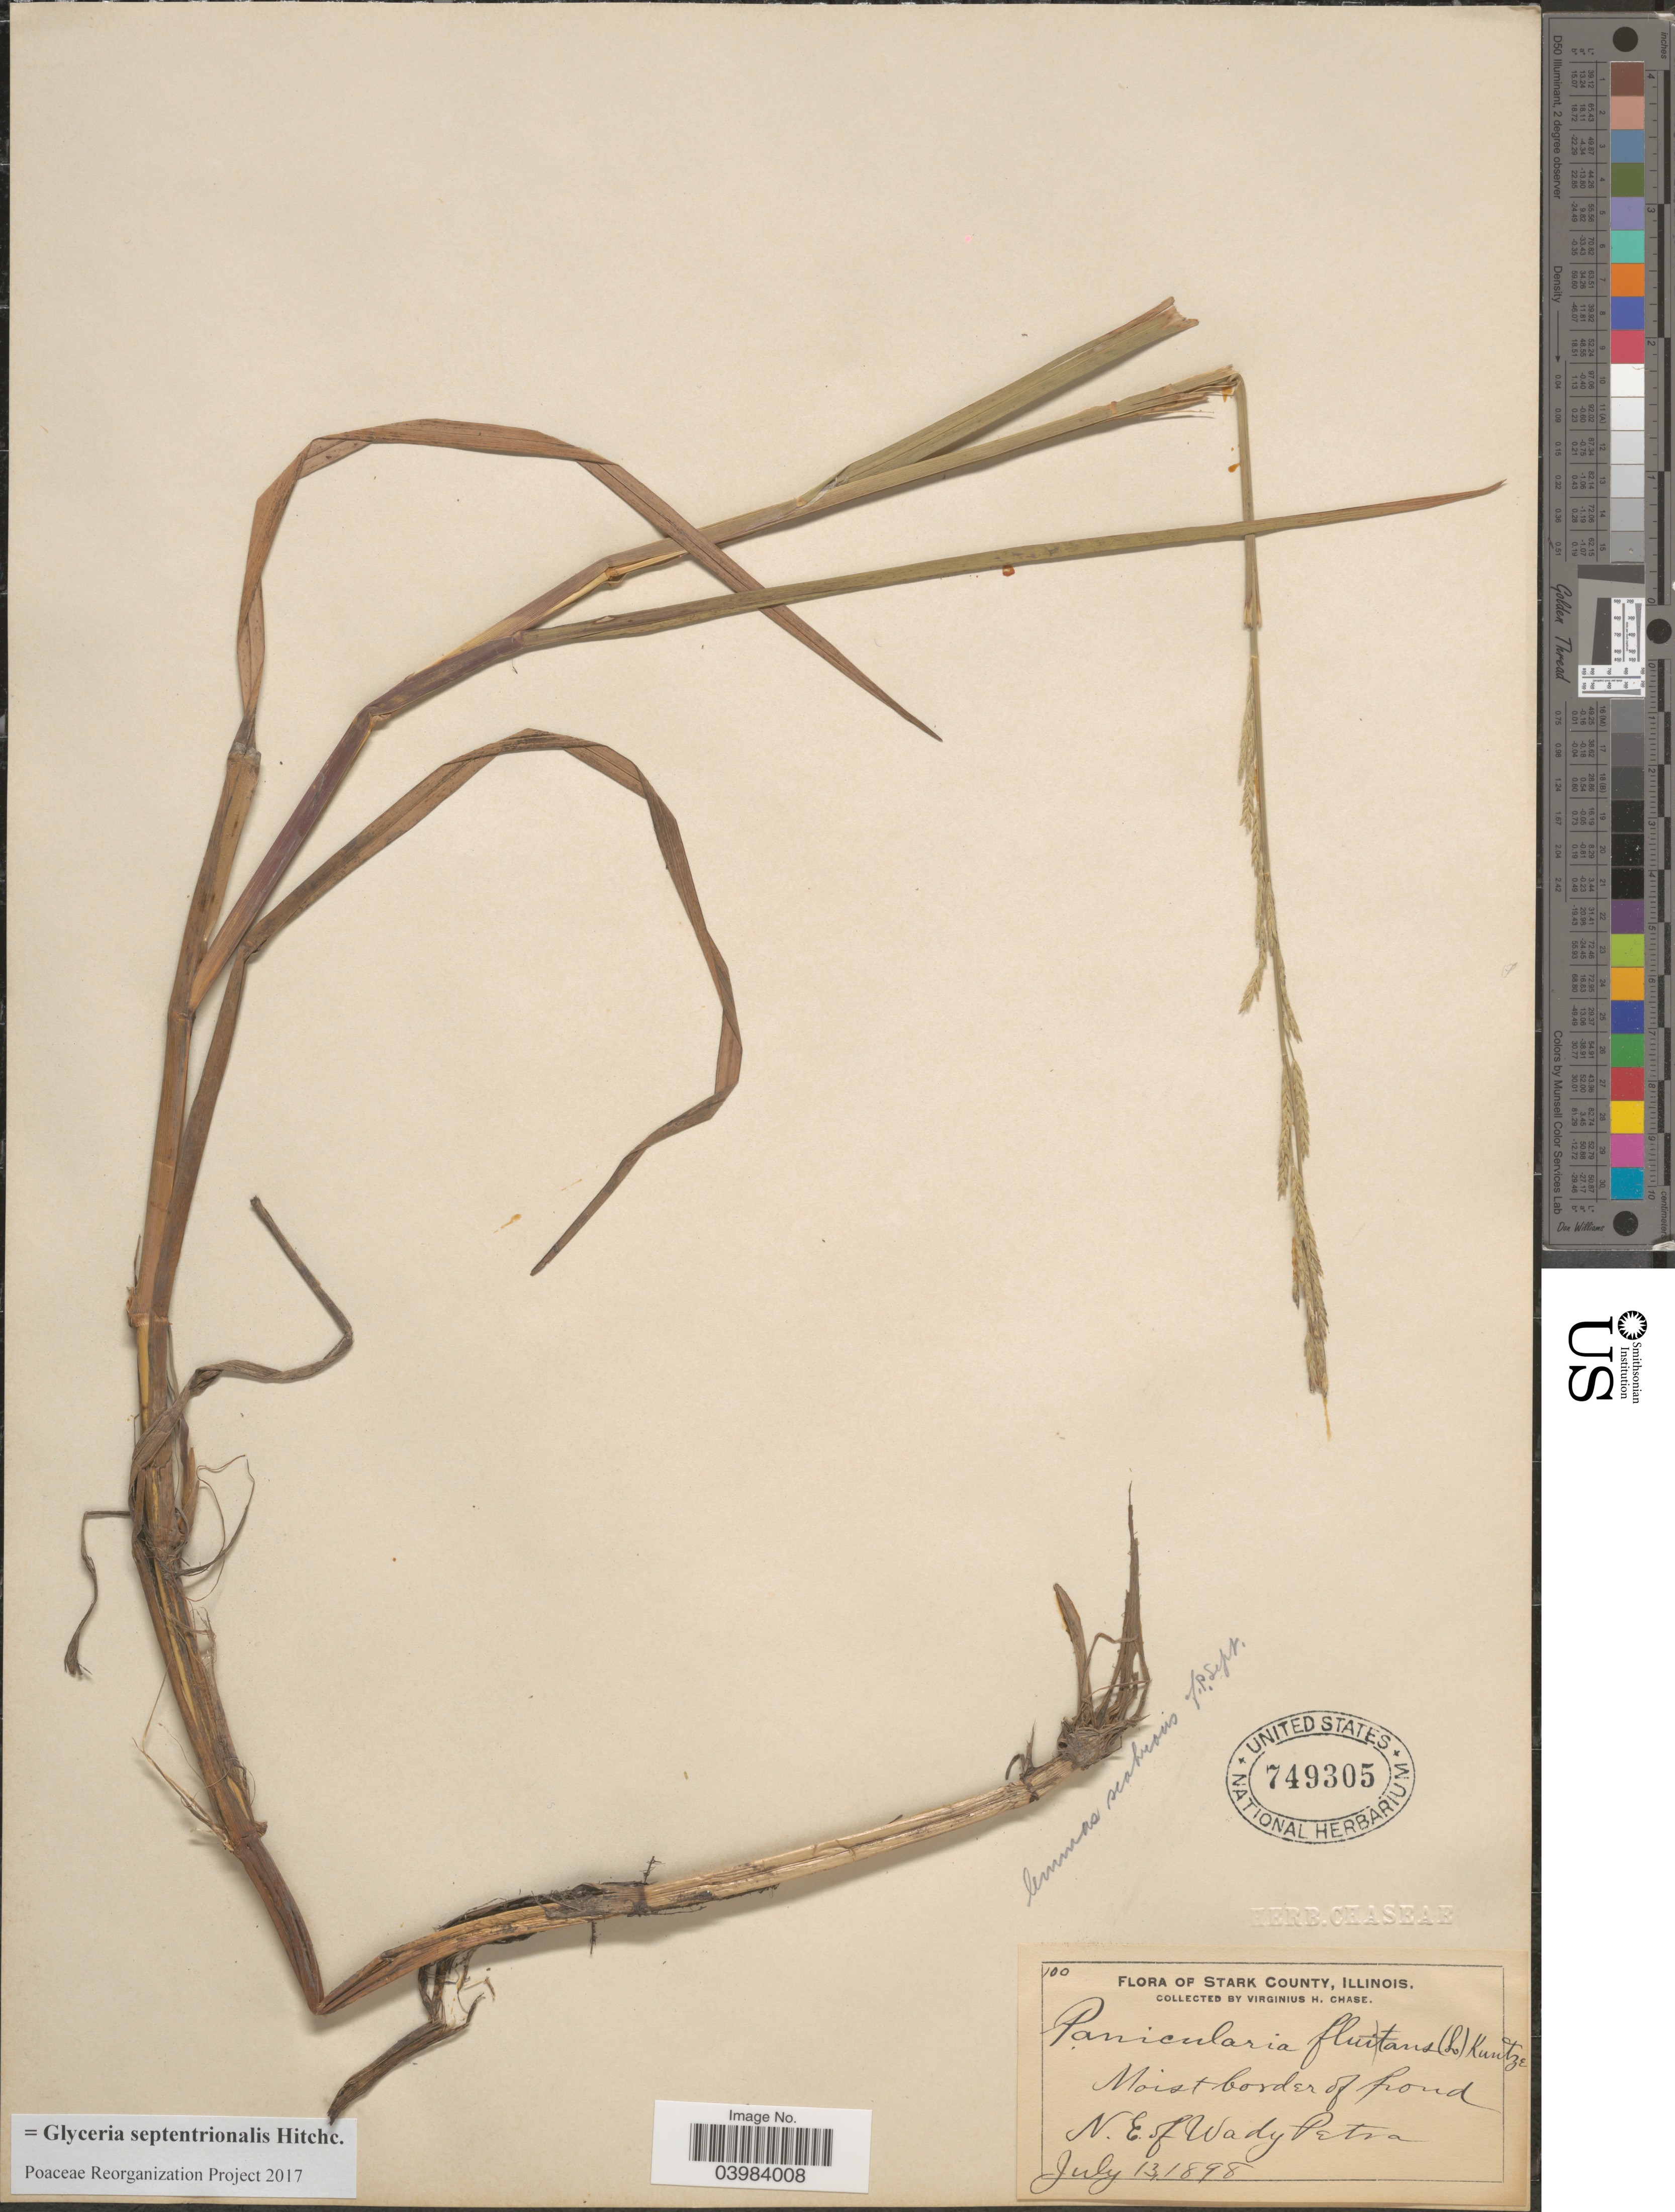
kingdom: Plantae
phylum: Tracheophyta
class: Liliopsida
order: Poales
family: Poaceae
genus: Glyceria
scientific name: Glyceria septentrionalis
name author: Hitchc.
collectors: V. H. Chase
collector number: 100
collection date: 1898-07-13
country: United States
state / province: Illinois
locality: Stark County. Moist border of Pond N.E. of Wady Petra.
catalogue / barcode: US 749305